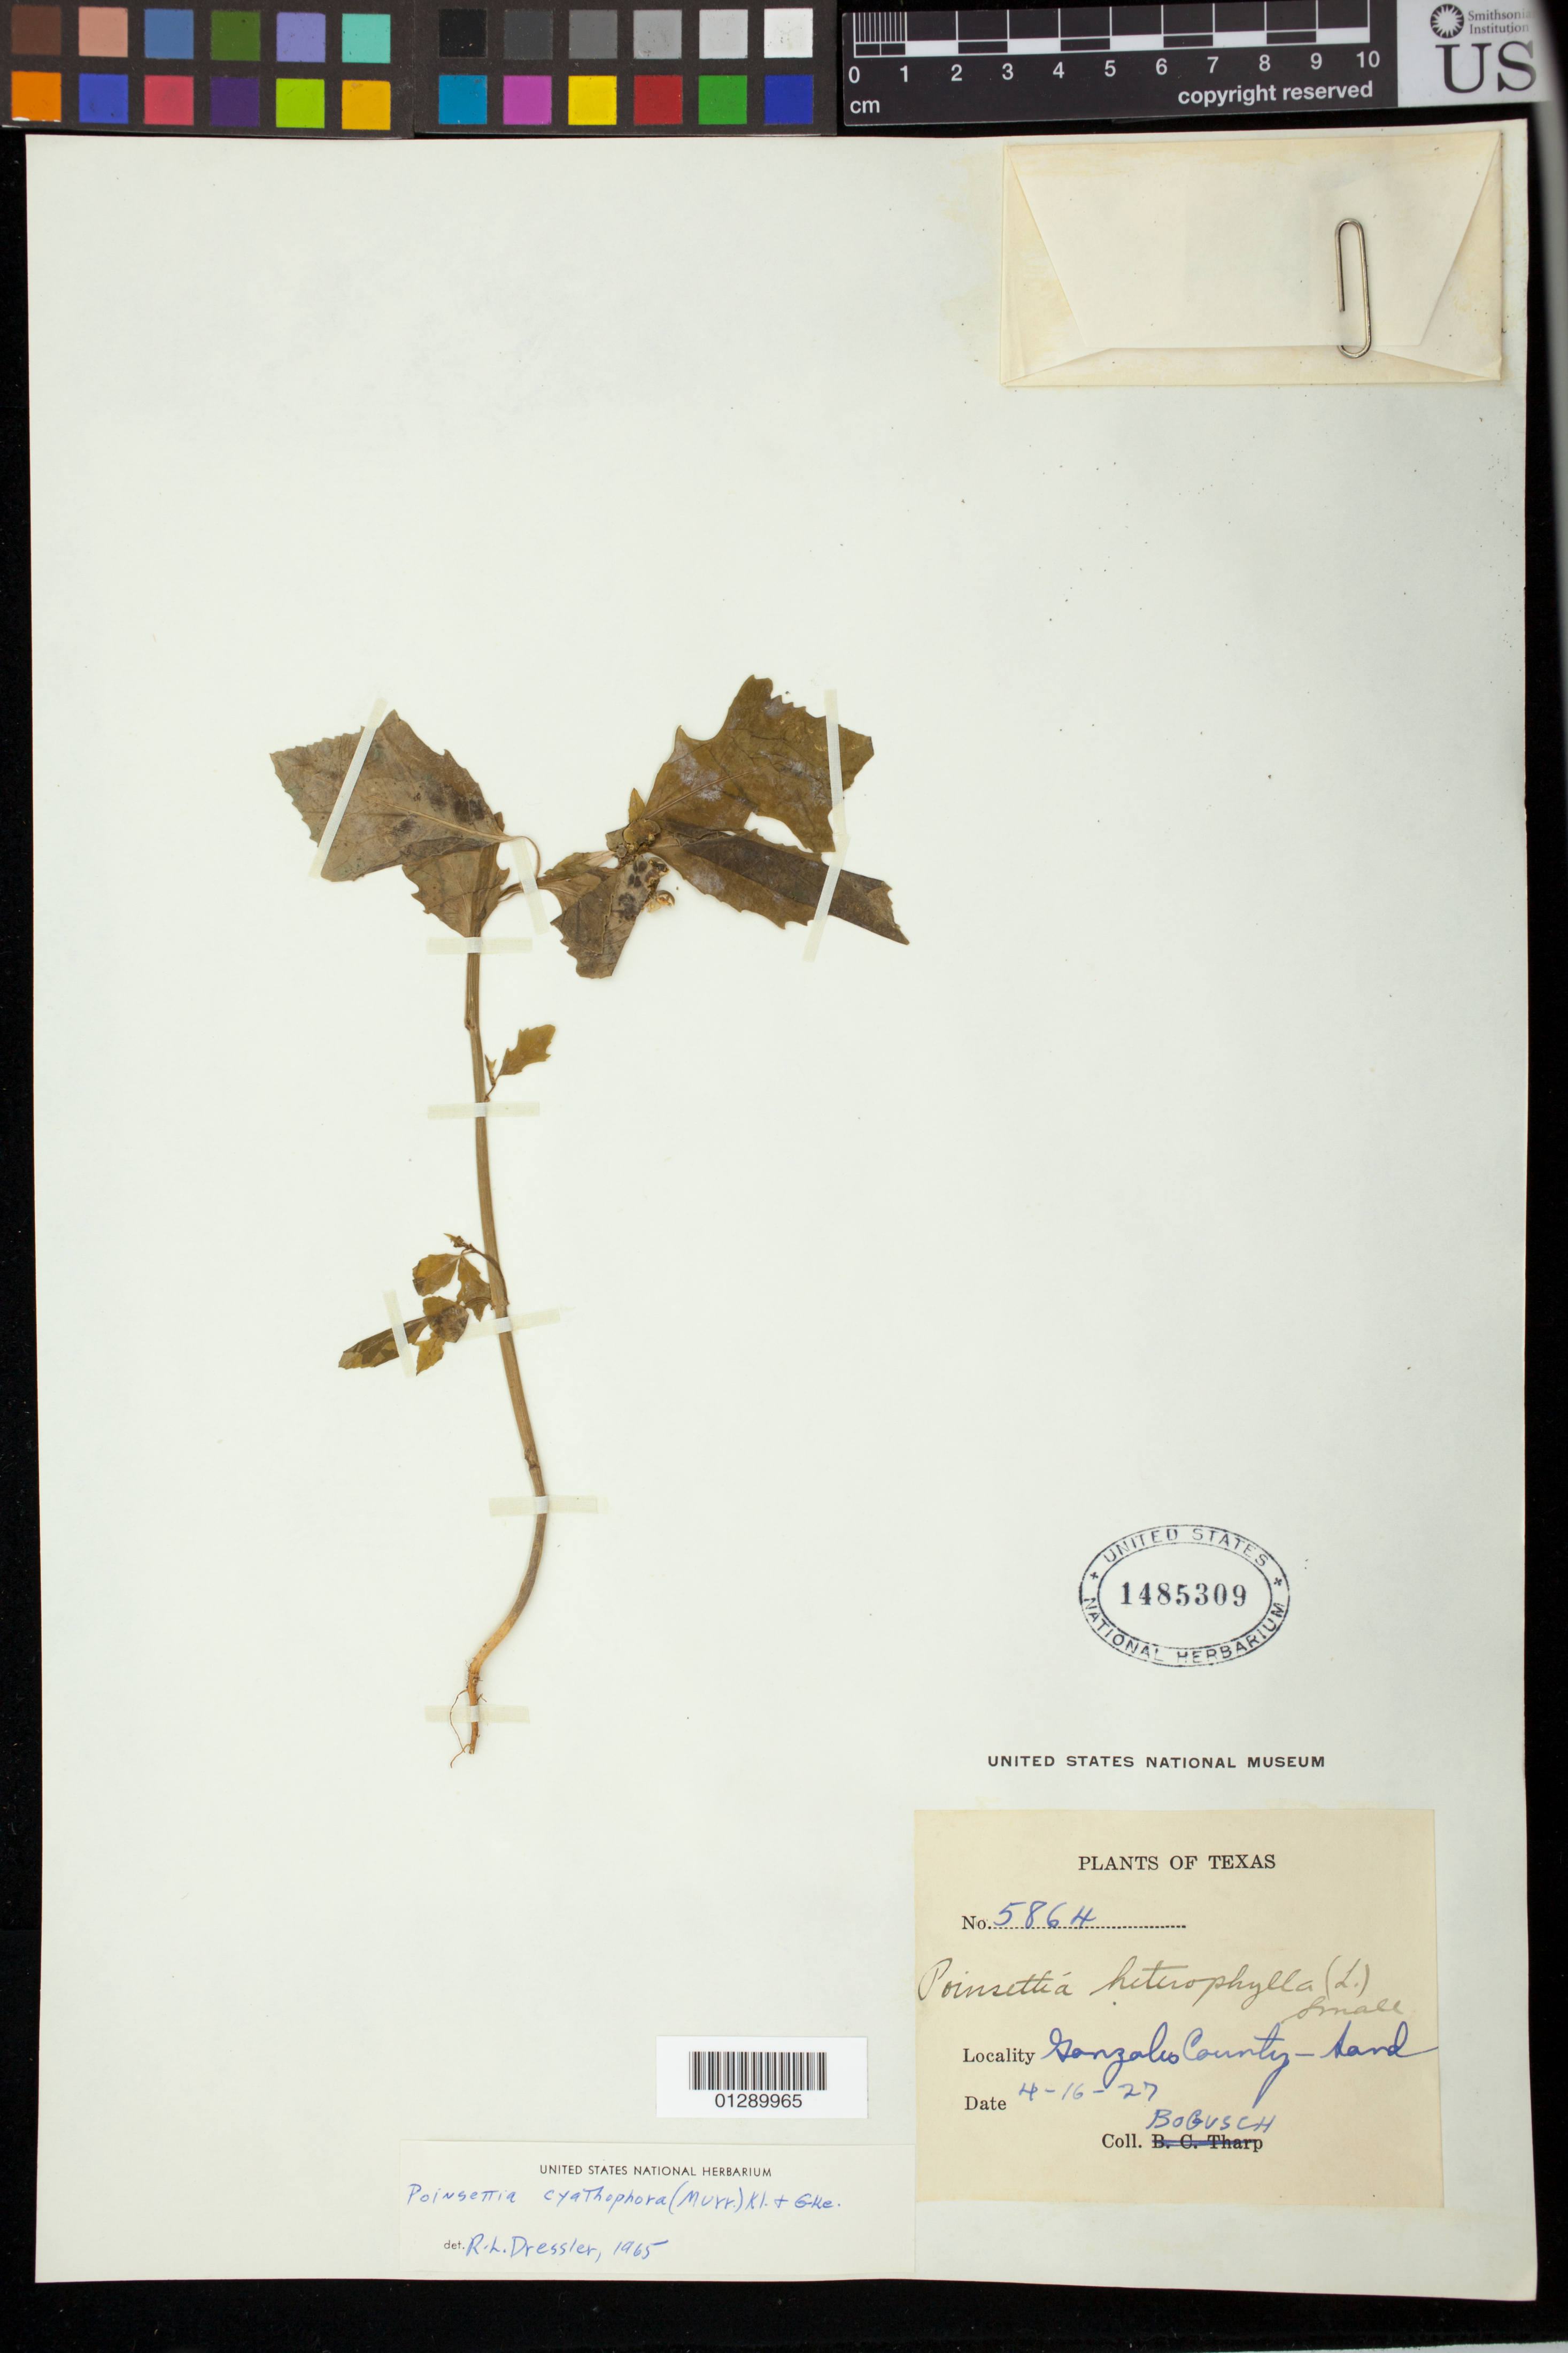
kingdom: Plantae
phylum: Tracheophyta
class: Magnoliopsida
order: Malpighiales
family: Euphorbiaceae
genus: Euphorbia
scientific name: Euphorbia heterophylla var. cyathophora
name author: (Murr.) Griseb.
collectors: E. Bogusch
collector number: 5864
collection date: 1927-04-16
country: United States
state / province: Texas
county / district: Gonzales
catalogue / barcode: US 1485309